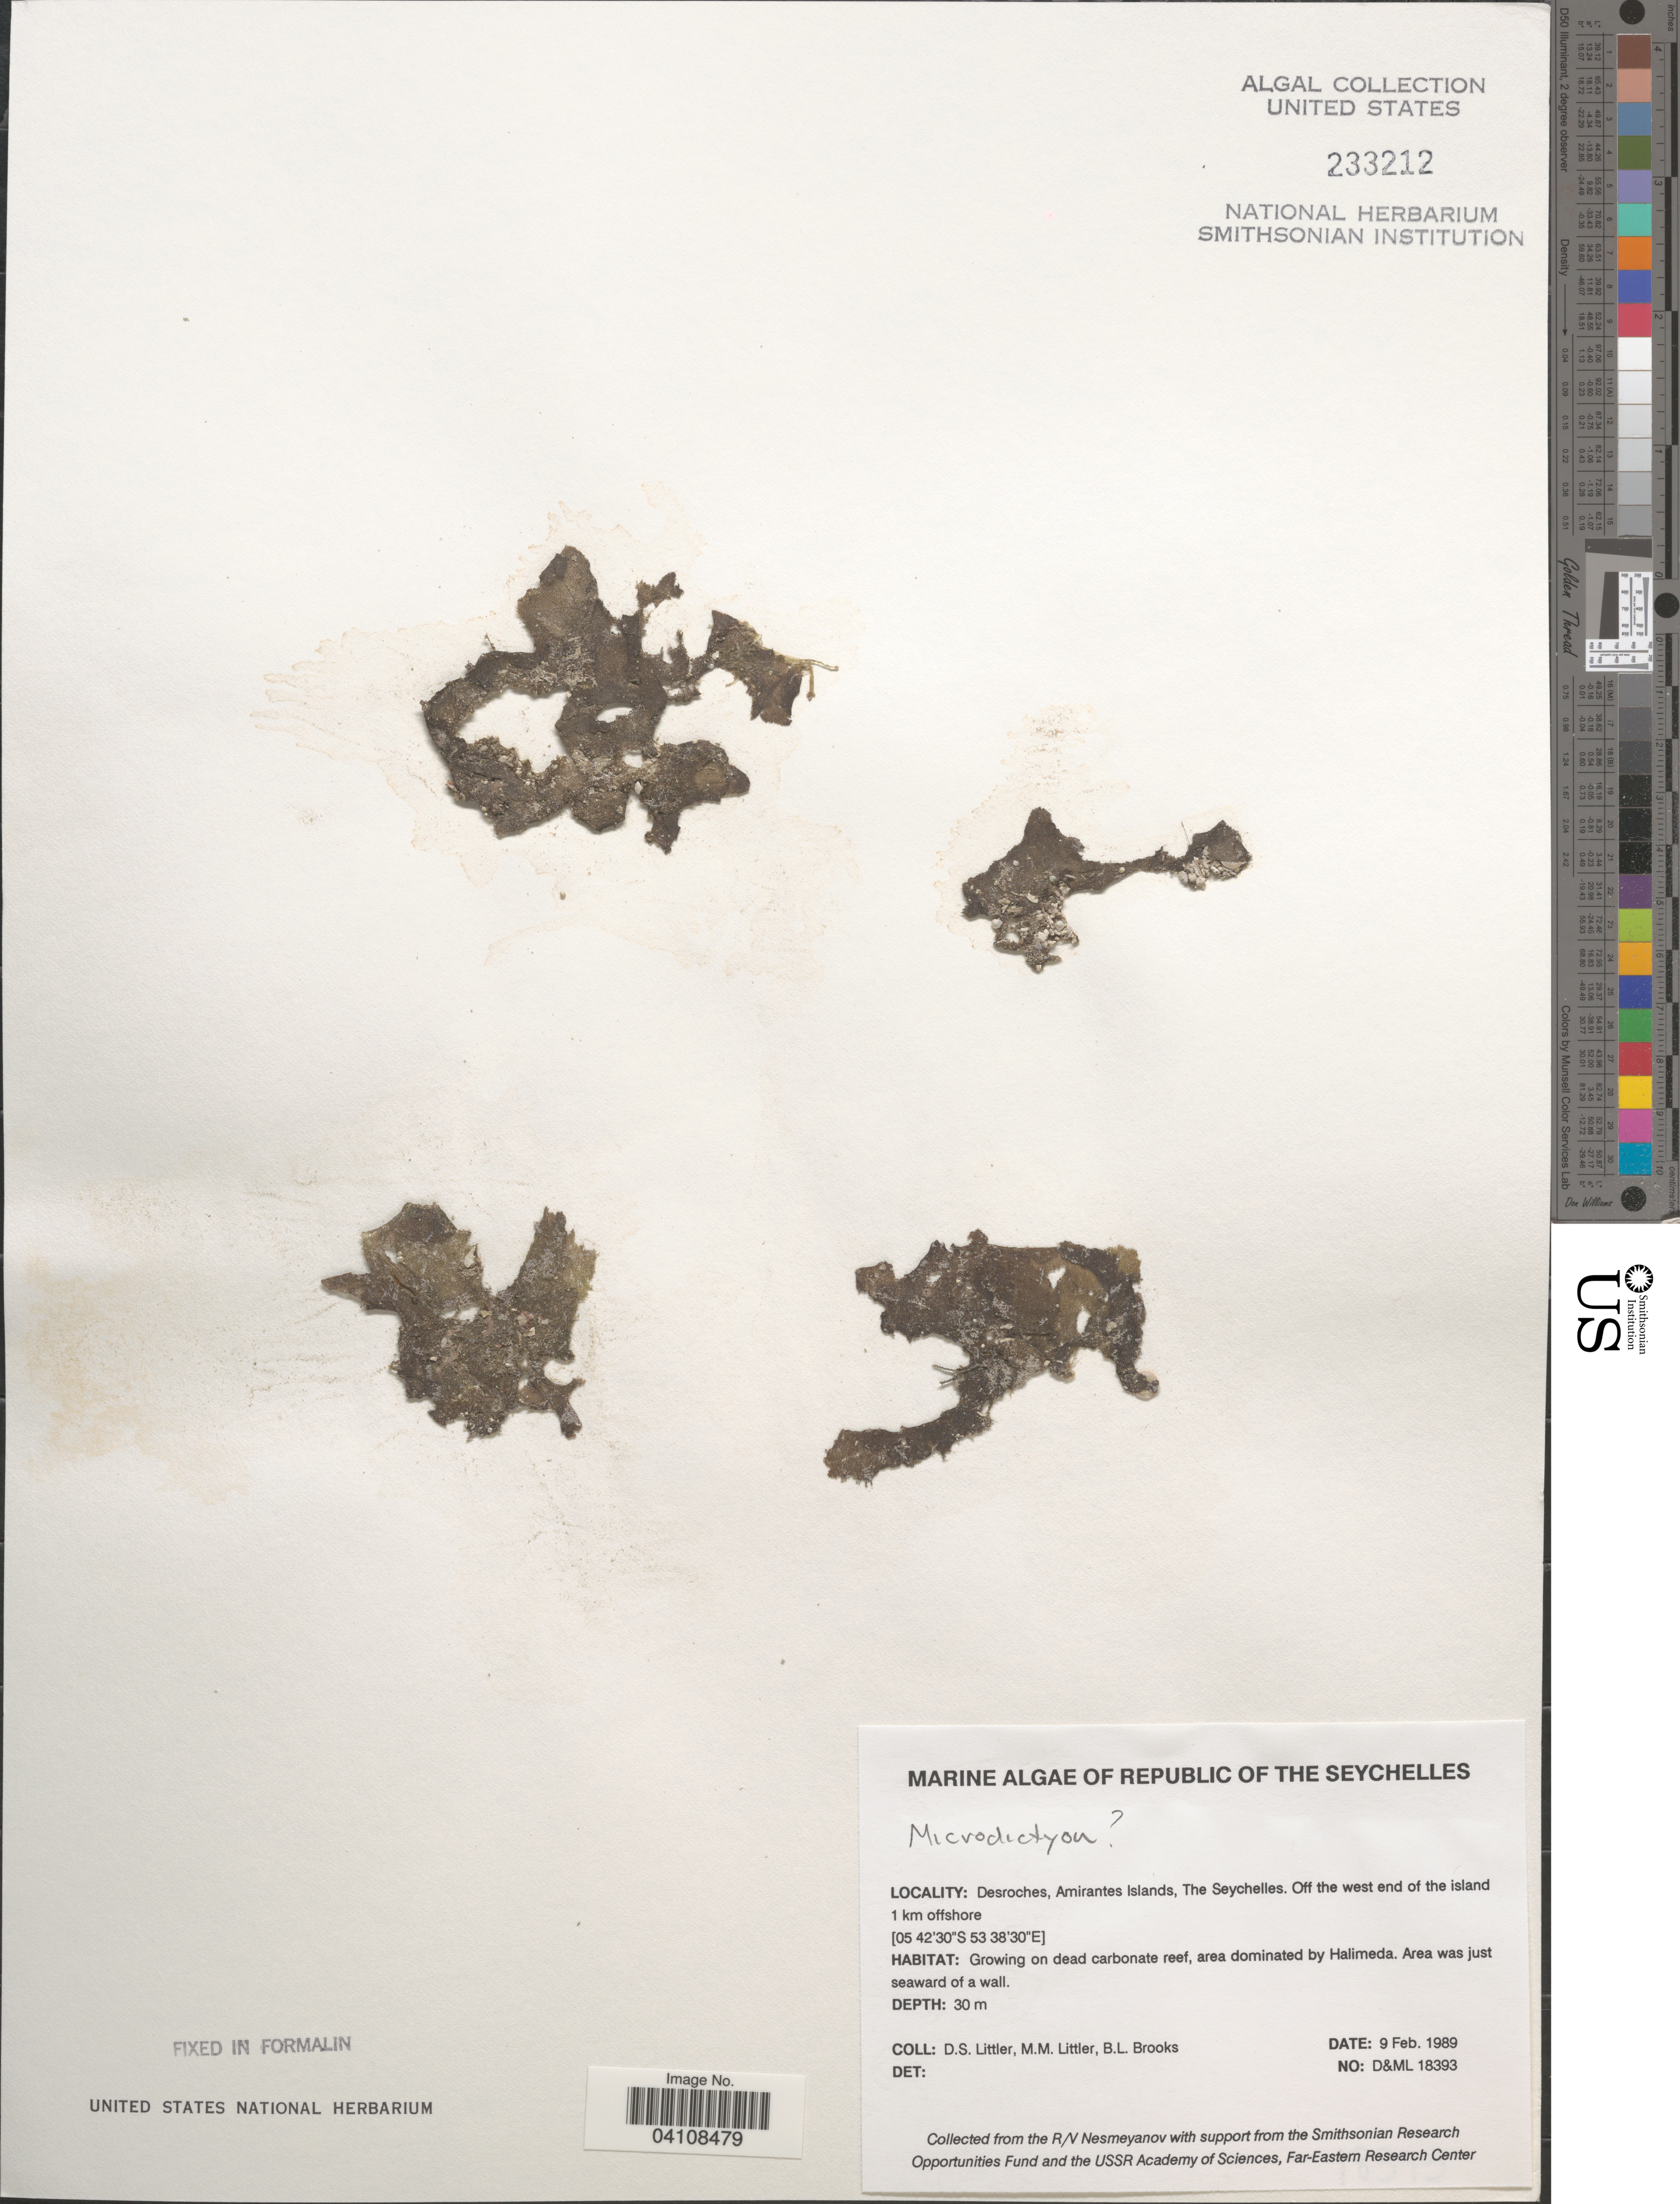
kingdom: Plantae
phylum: Chlorophyta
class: Ulvophyceae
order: Cladophorales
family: Anadyomenaceae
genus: Microdictyon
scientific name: Microdictyon sp.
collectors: D. S. Littler & B. Brooks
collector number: D&ML18393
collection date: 1989-02-09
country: Seychelles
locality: Republic of The Seychelles. Desroches, Amirantes Islands. Off the west end of the island 1 km offshore.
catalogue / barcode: US 233212